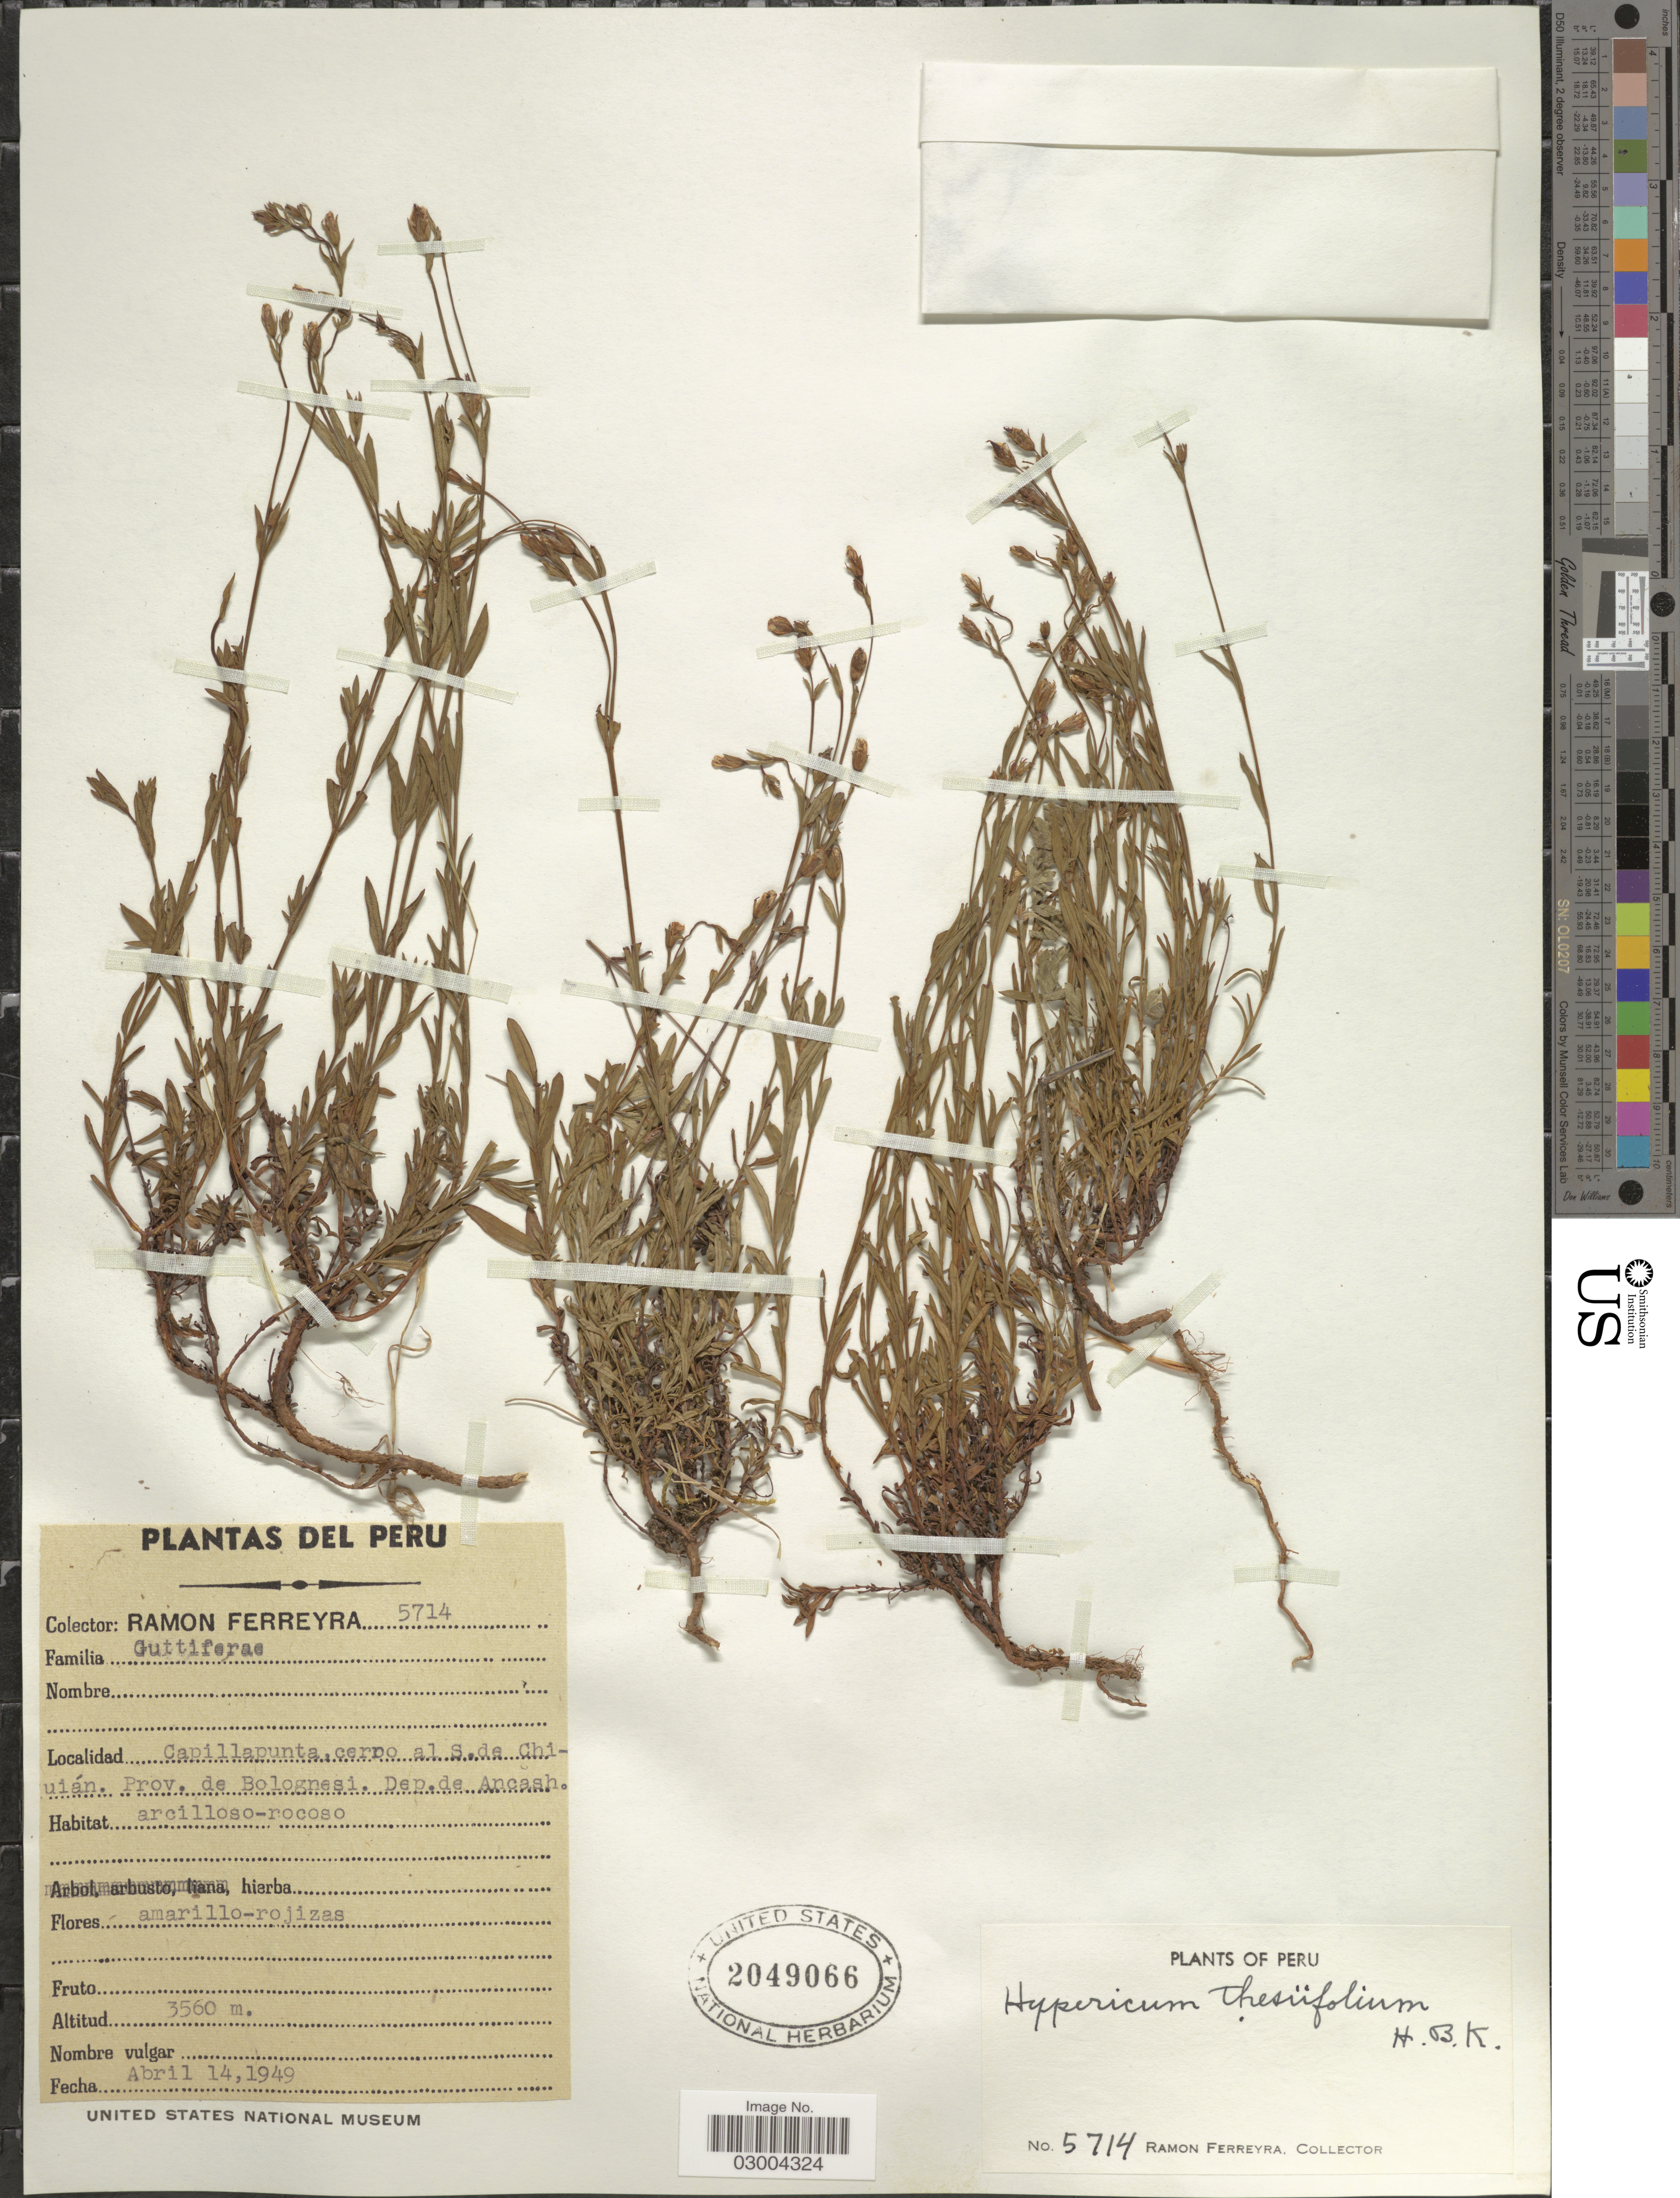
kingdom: Plantae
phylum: Tracheophyta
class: Magnoliopsida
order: Malpighiales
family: Hypericaceae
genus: Hypericum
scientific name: Hypericum thesiifolium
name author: Kunth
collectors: R. A. Ferreyra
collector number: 5714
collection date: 1949-04-14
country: Peru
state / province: Ancash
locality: Capillapunta, cerro al S. de Chiuián. Prov. de Bolognesi. Dep. de Ancash.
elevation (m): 3560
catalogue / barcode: US 2049066